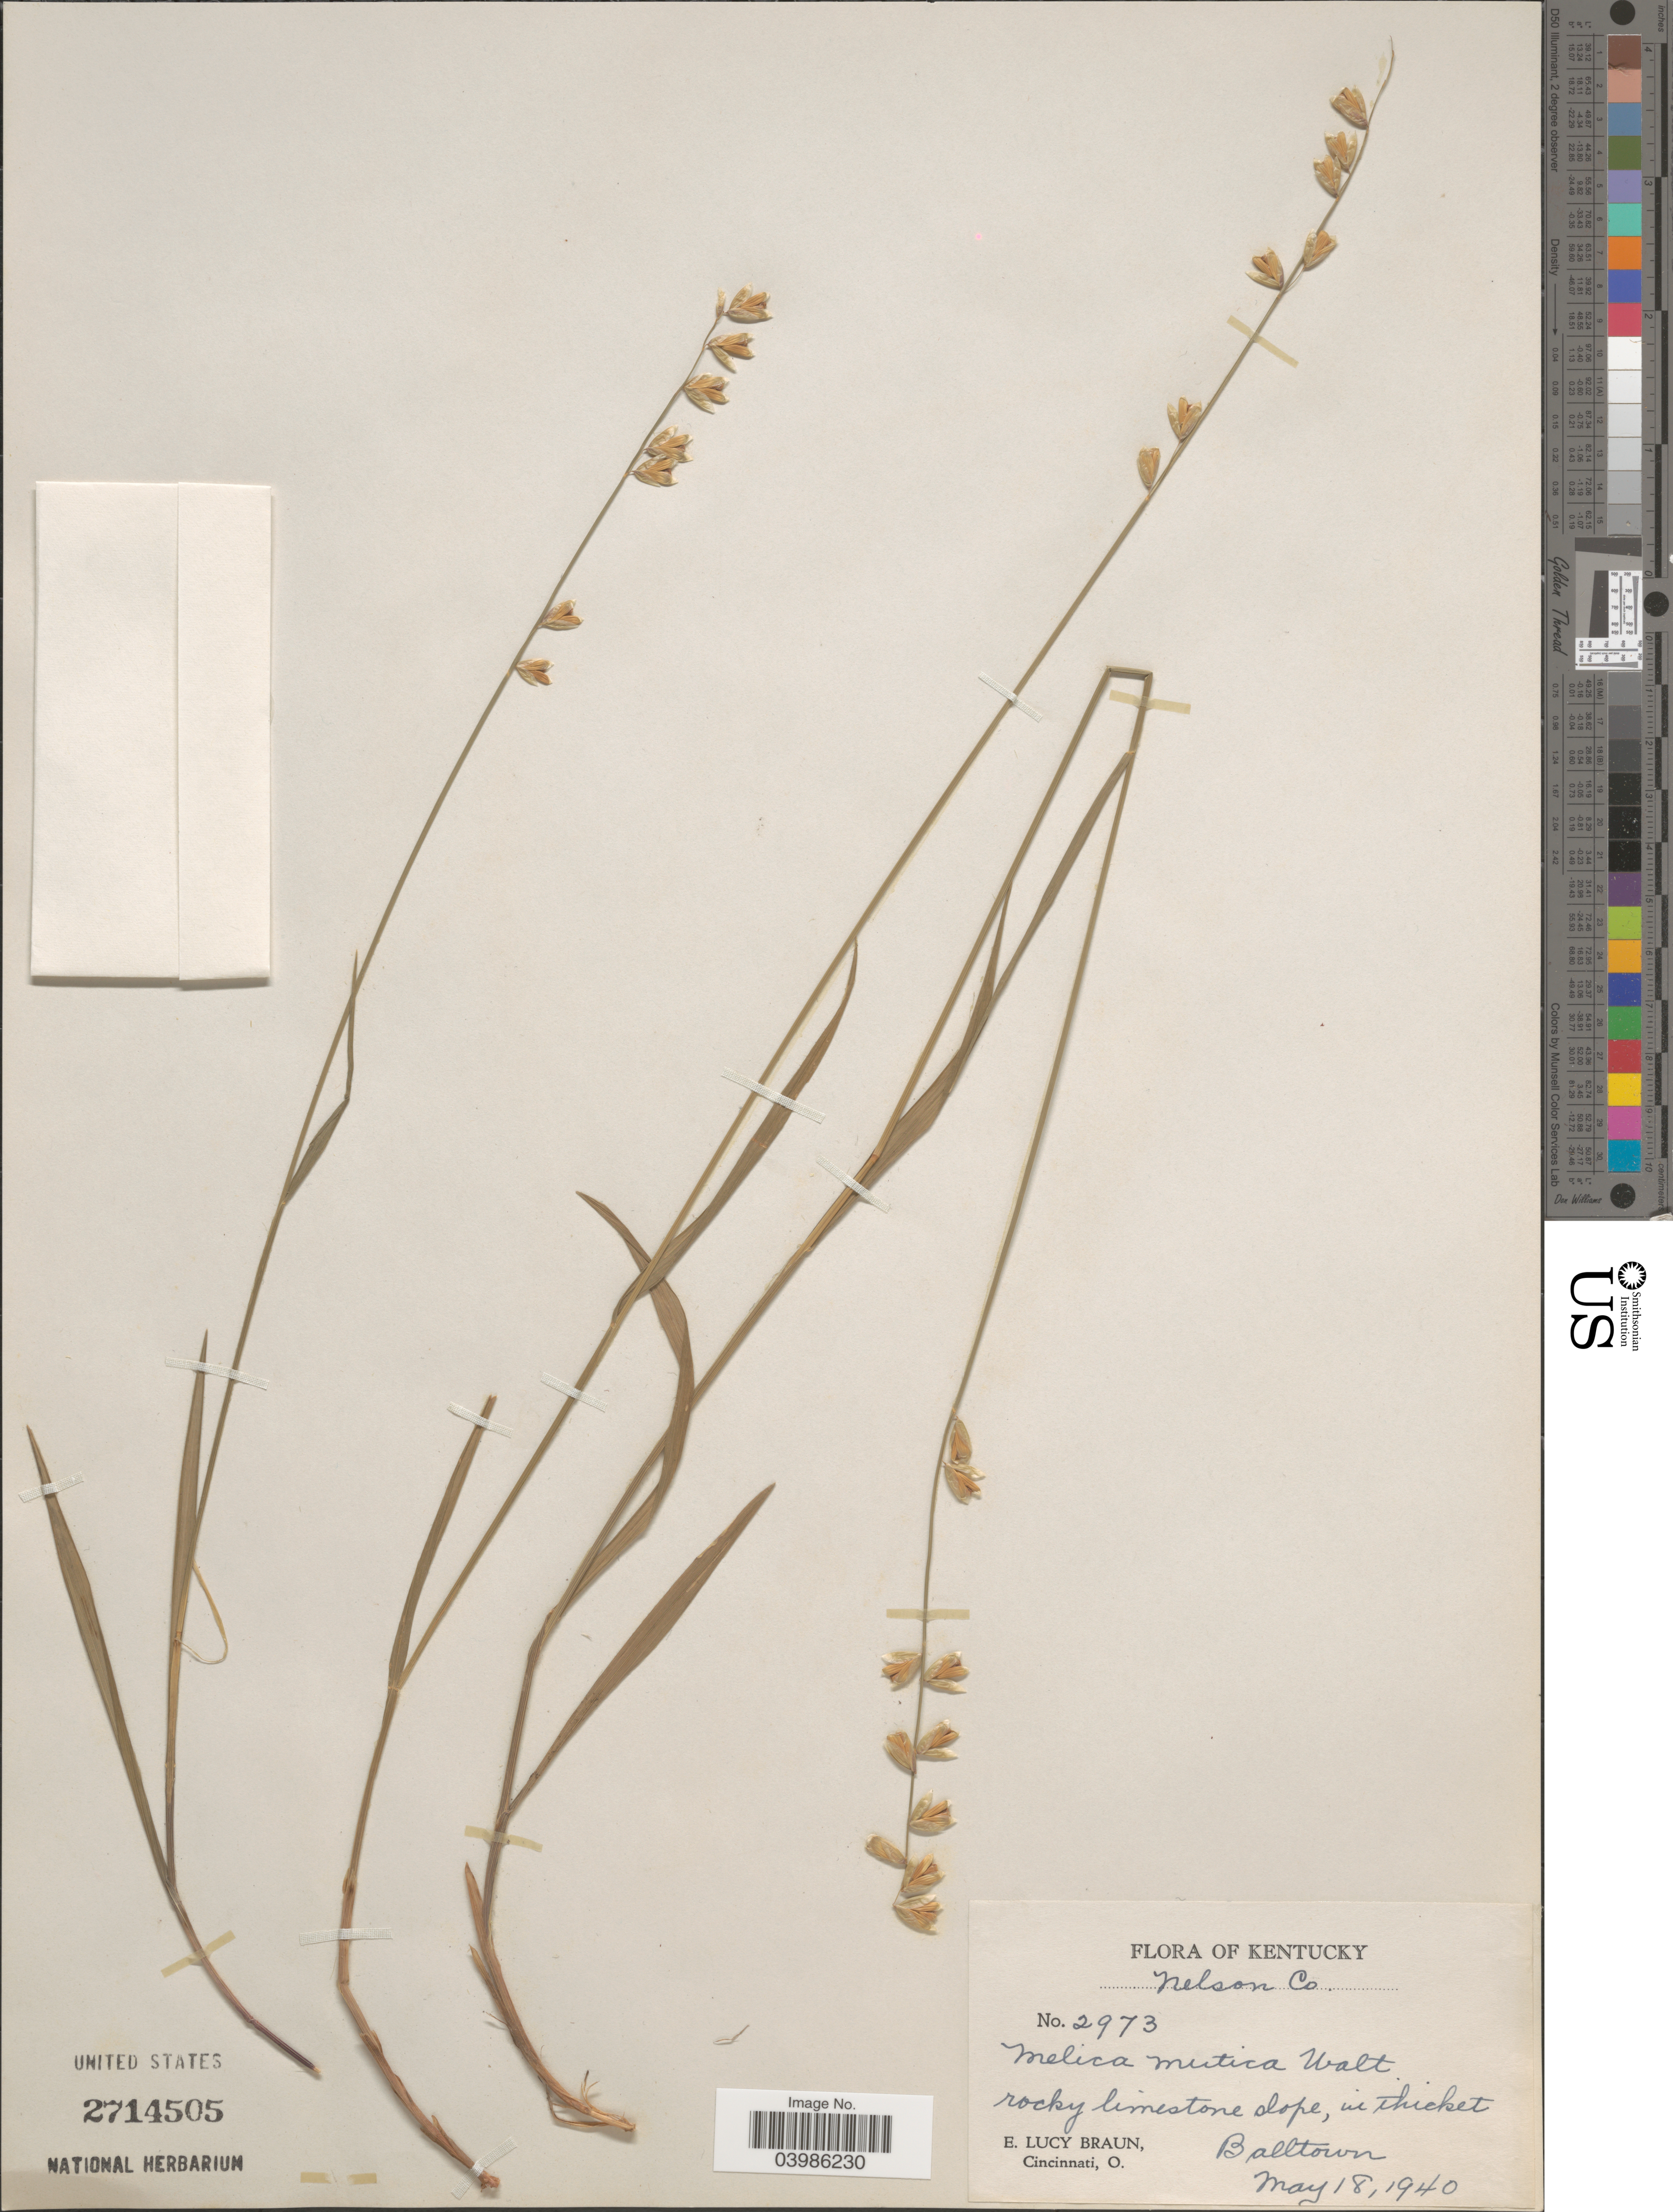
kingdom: Plantae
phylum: Tracheophyta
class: Liliopsida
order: Poales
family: Poaceae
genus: Melica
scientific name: Melica mutica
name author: Walter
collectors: E. L. Braun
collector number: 2973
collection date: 1940-05-18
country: United States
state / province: Kentucky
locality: Nelson Co. Balltown.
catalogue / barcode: US 2714505